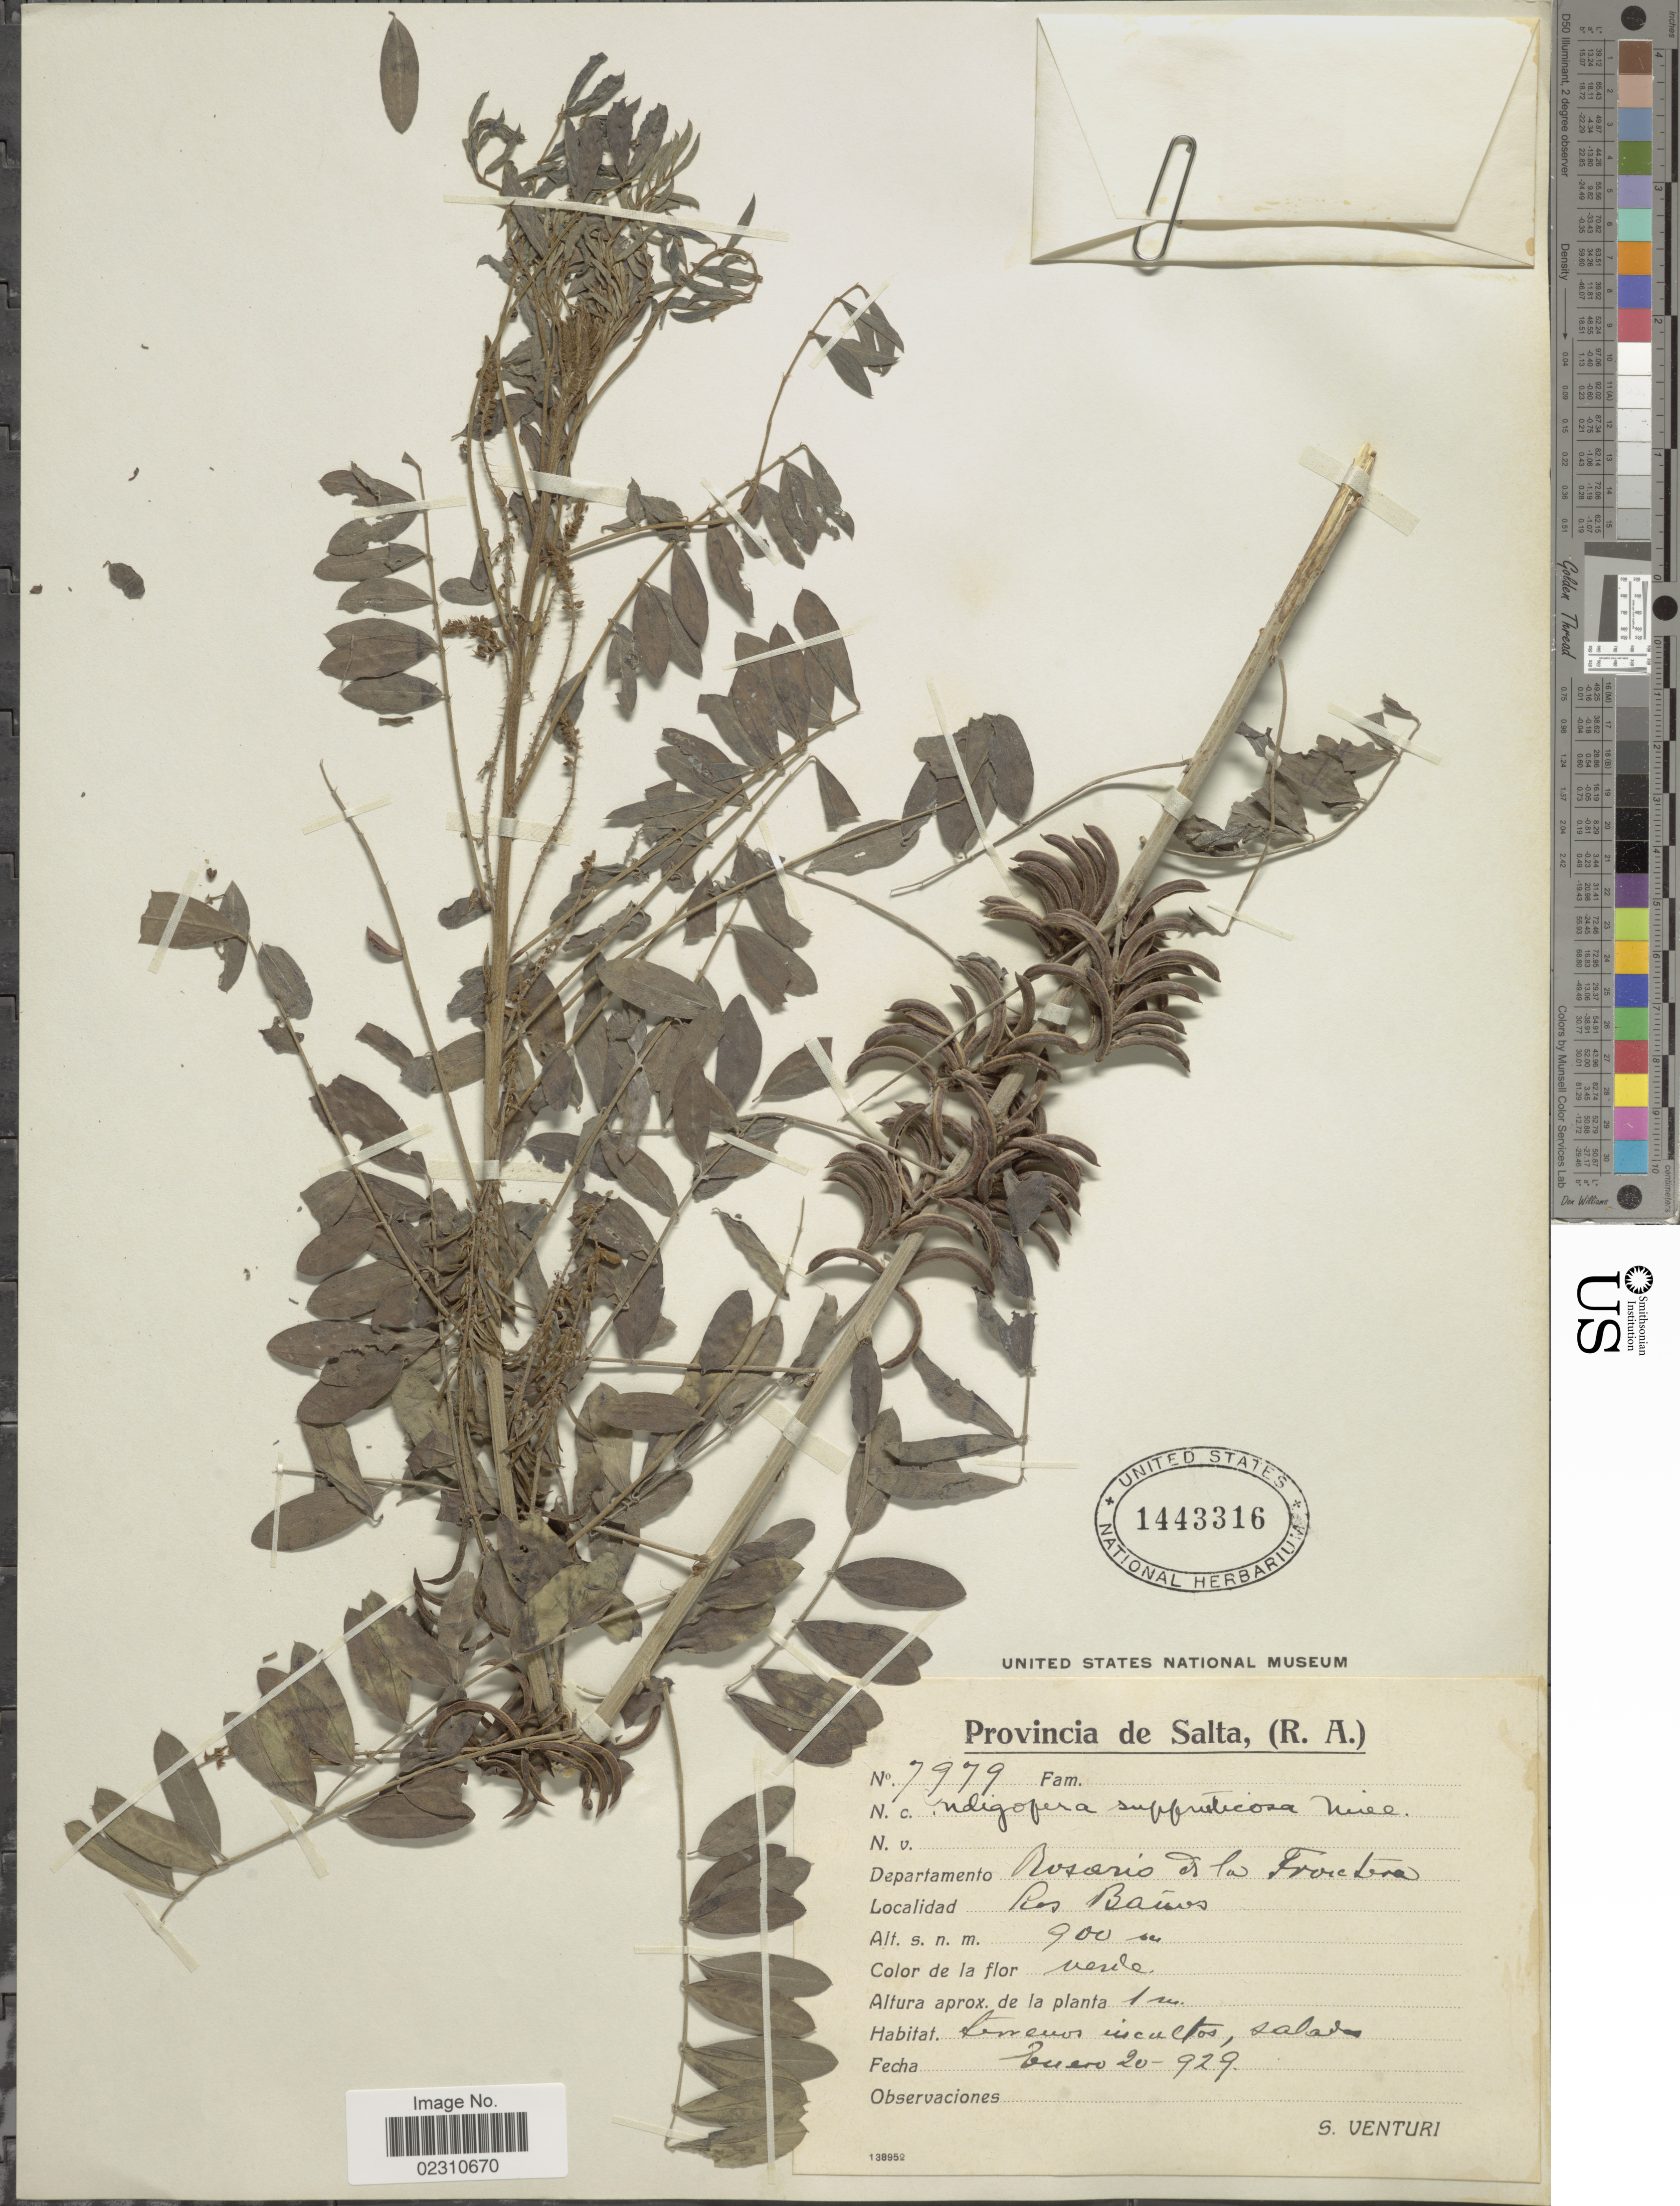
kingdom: Plantae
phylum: Tracheophyta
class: Magnoliopsida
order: Fabales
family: Fabaceae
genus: Indigofera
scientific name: Indigofera suffruticosa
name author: Mill.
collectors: S. Venturi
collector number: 7979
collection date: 1929-01-20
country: Argentina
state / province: Salta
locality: Provincia de Salta (R. A.) Departamento Rosario de la Frontera, Los Baños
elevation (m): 900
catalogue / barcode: US 1443316